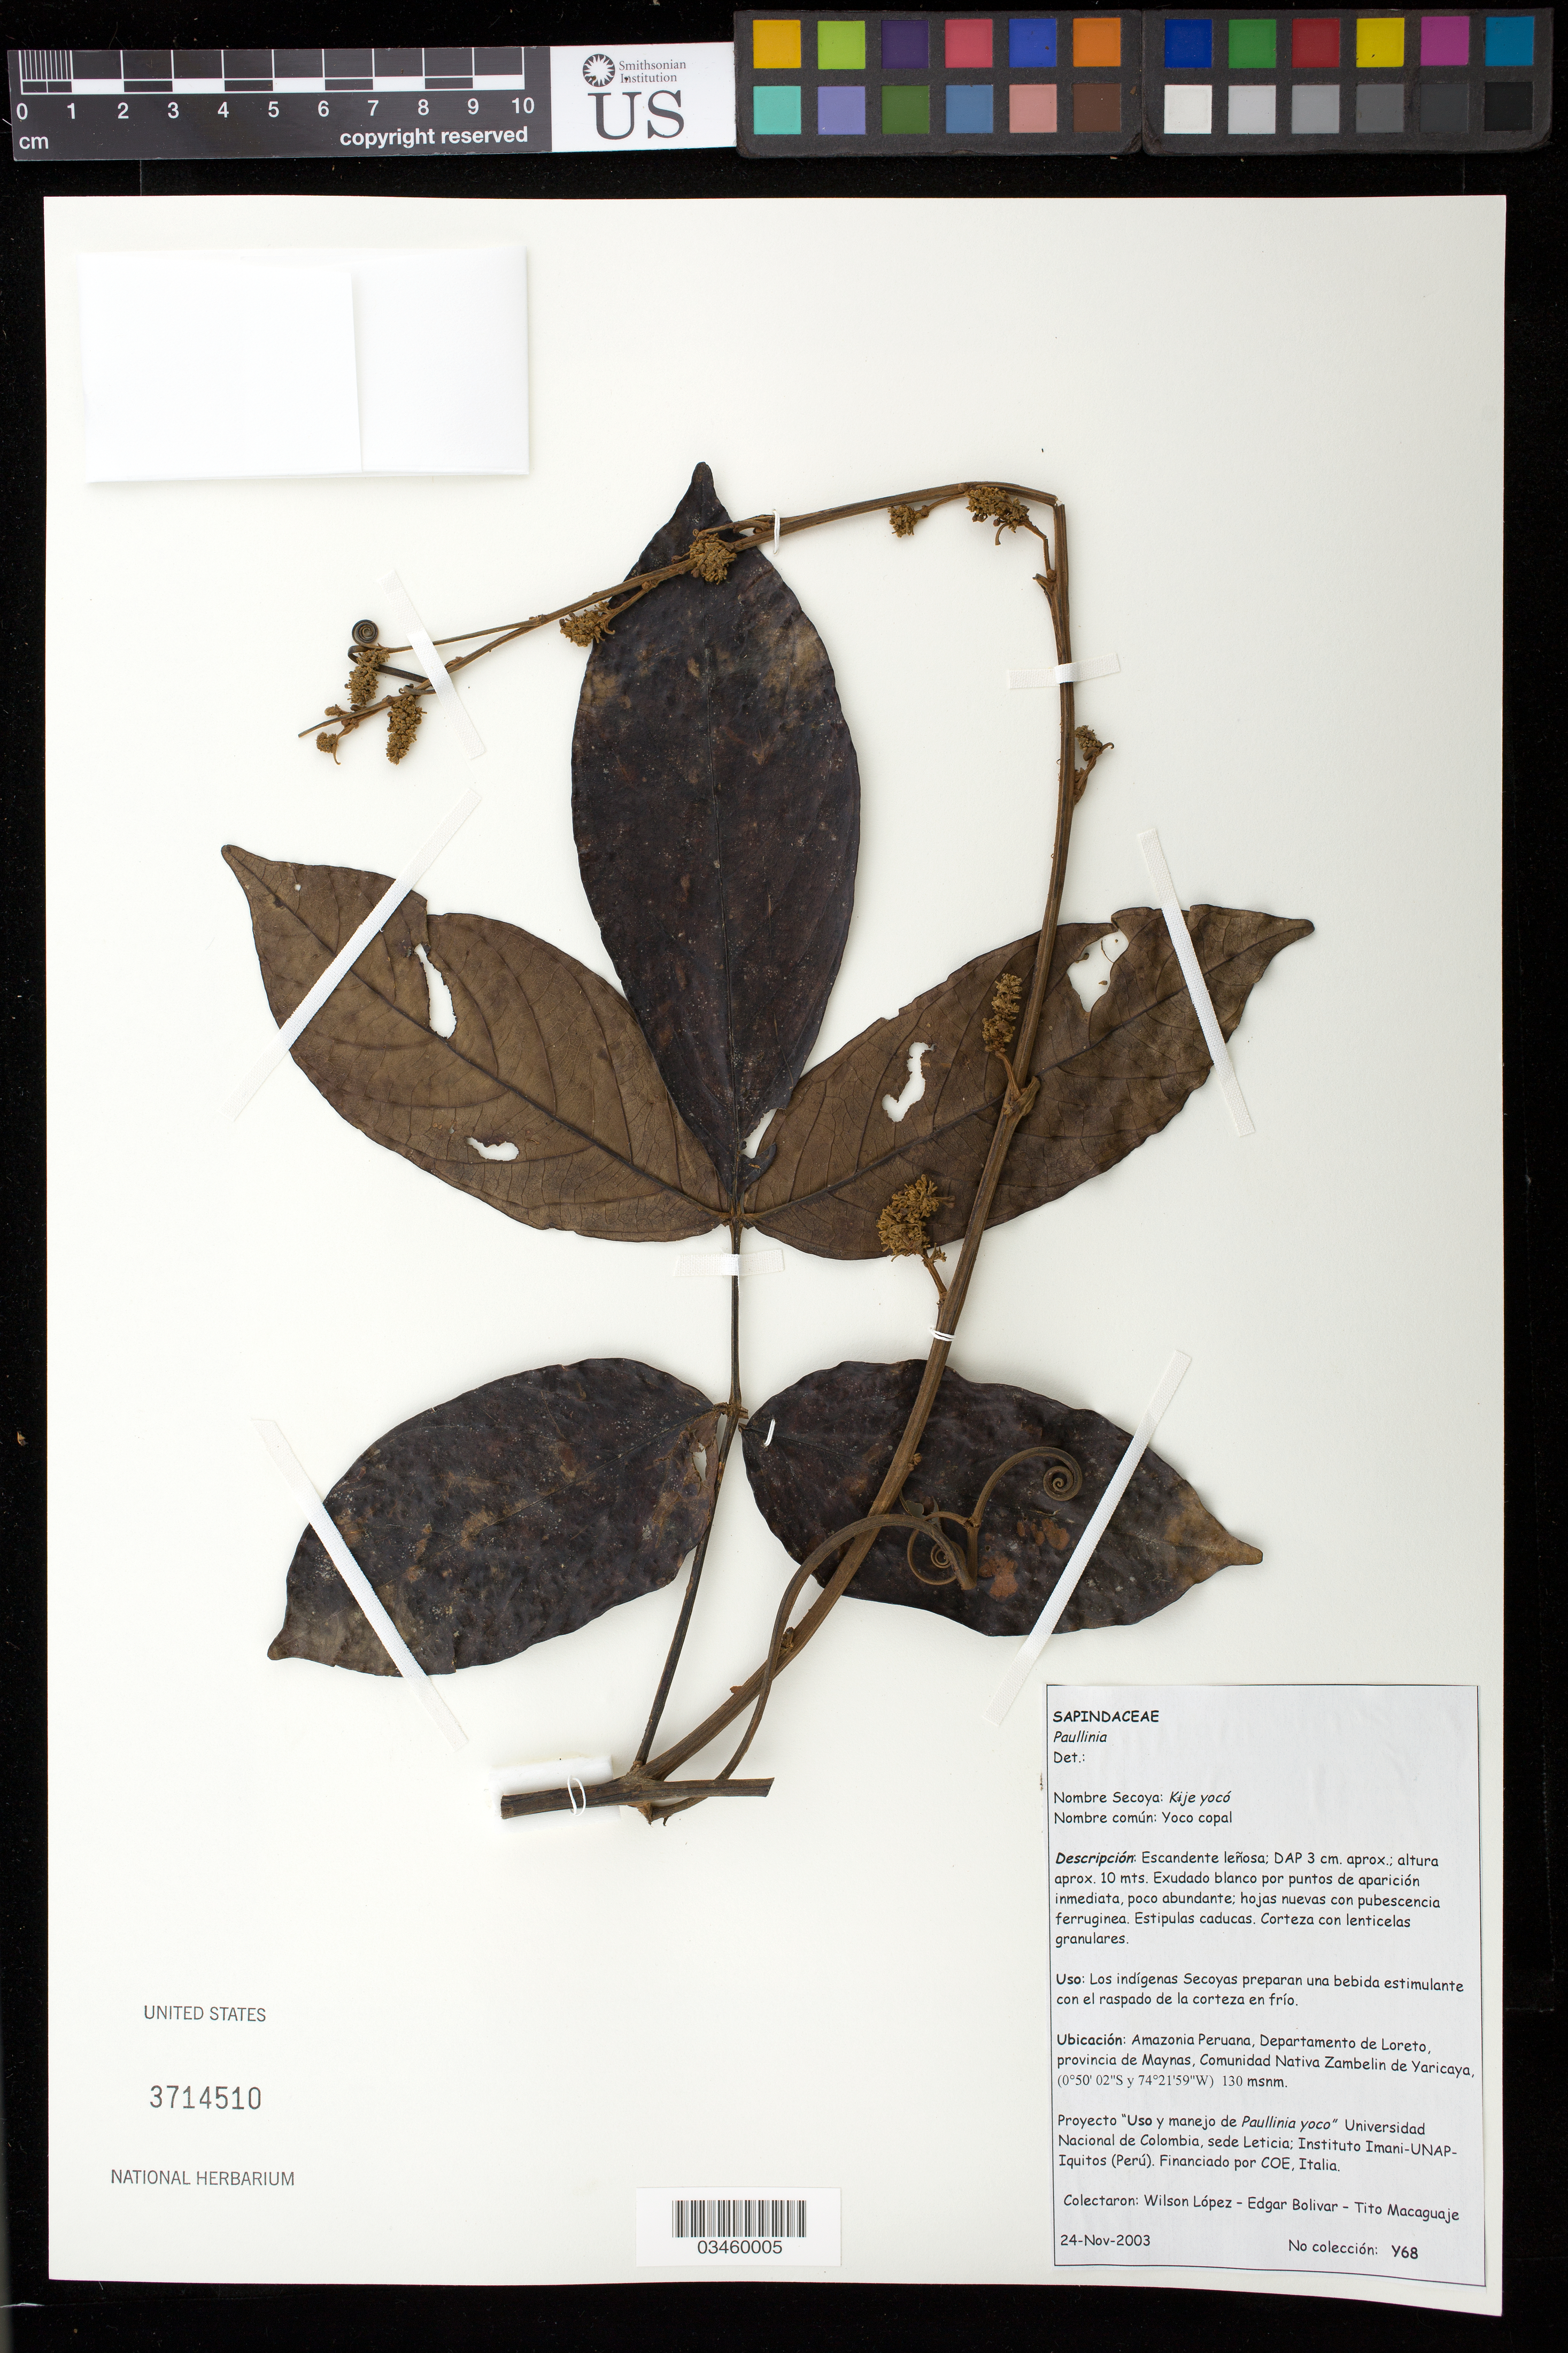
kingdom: Plantae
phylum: Tracheophyta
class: Magnoliopsida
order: Sapindales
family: Sapindaceae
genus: Paullinia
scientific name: Paullinia sp.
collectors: W. López, E. Bolivar & T. Macaguaje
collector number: Y68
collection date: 2003-11-24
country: Peru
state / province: Loreto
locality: Provincia de Maynas, Comunidad Nativa Zambelin de Yaricaya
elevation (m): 130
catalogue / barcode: US 3714510